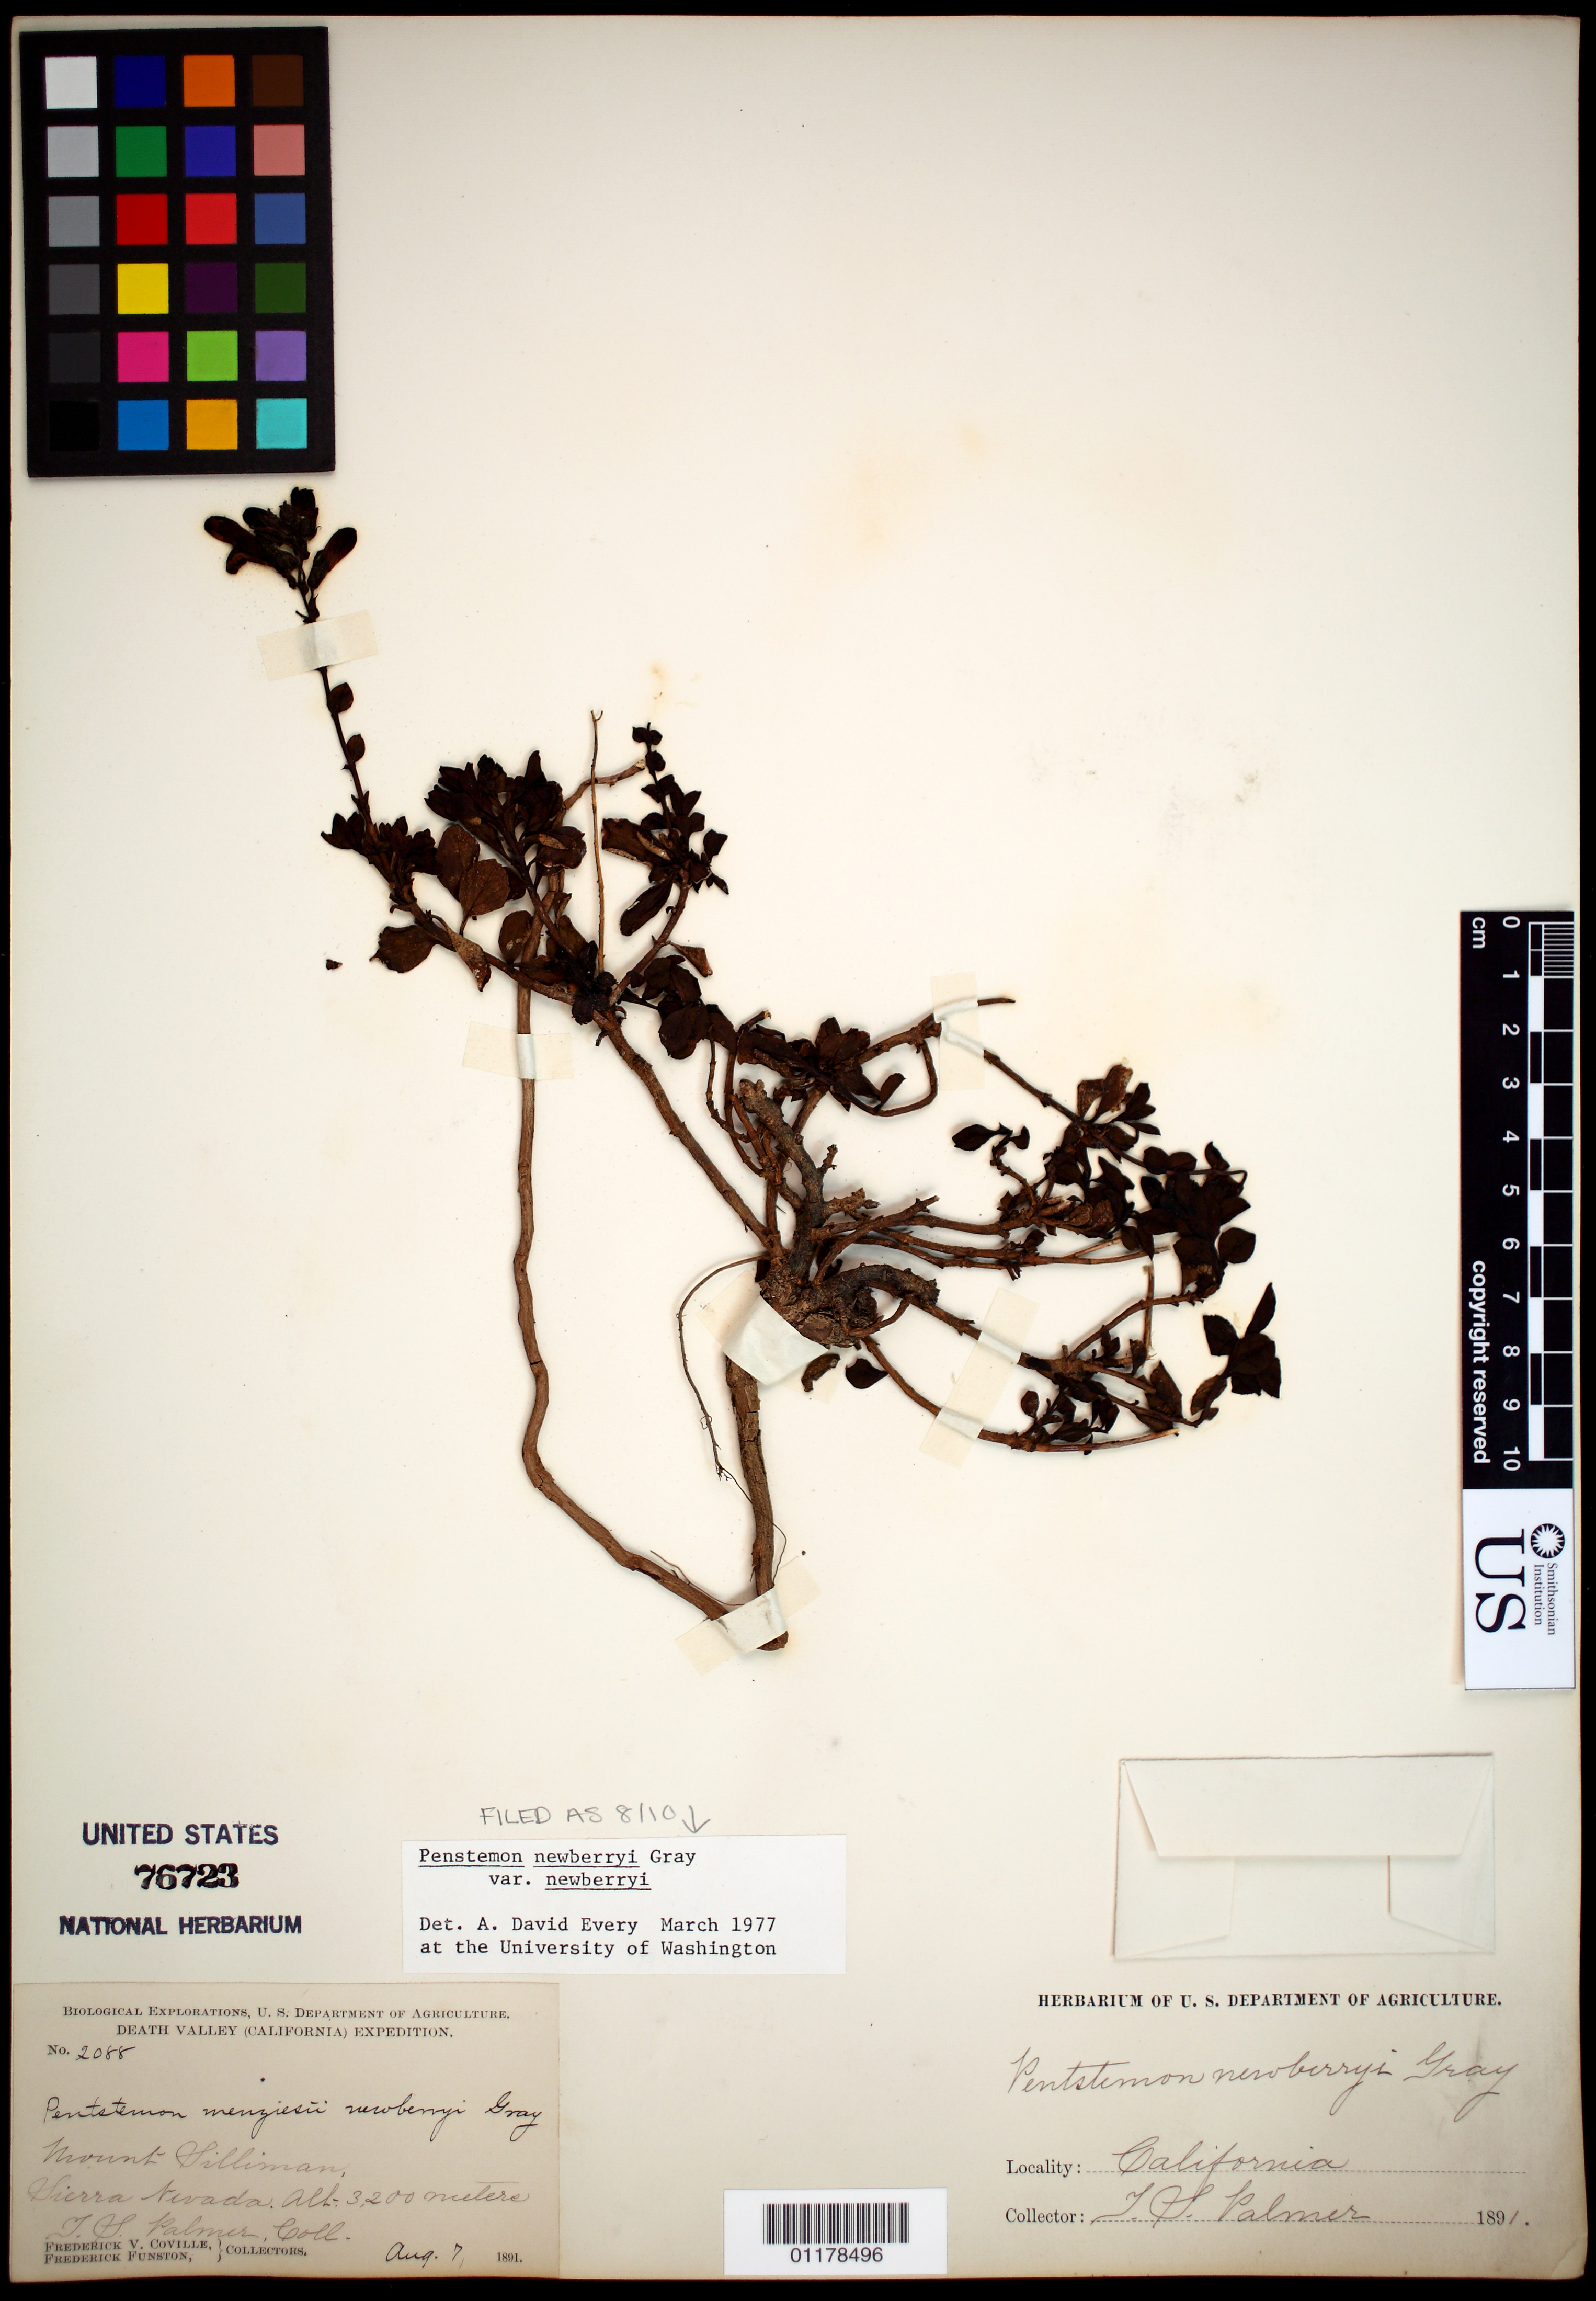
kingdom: Plantae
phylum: Tracheophyta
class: Magnoliopsida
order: Lamiales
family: Plantaginaceae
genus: Penstemon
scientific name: Penstemon newberryi var. newberryi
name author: A. Gray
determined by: Every, A. D.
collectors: F. V. Coville, F. Funston & T. C. Palmer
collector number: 2088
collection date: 1891-08-07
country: United States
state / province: California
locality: Mount Silliman, Sierra Nevada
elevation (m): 3200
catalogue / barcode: US 76723